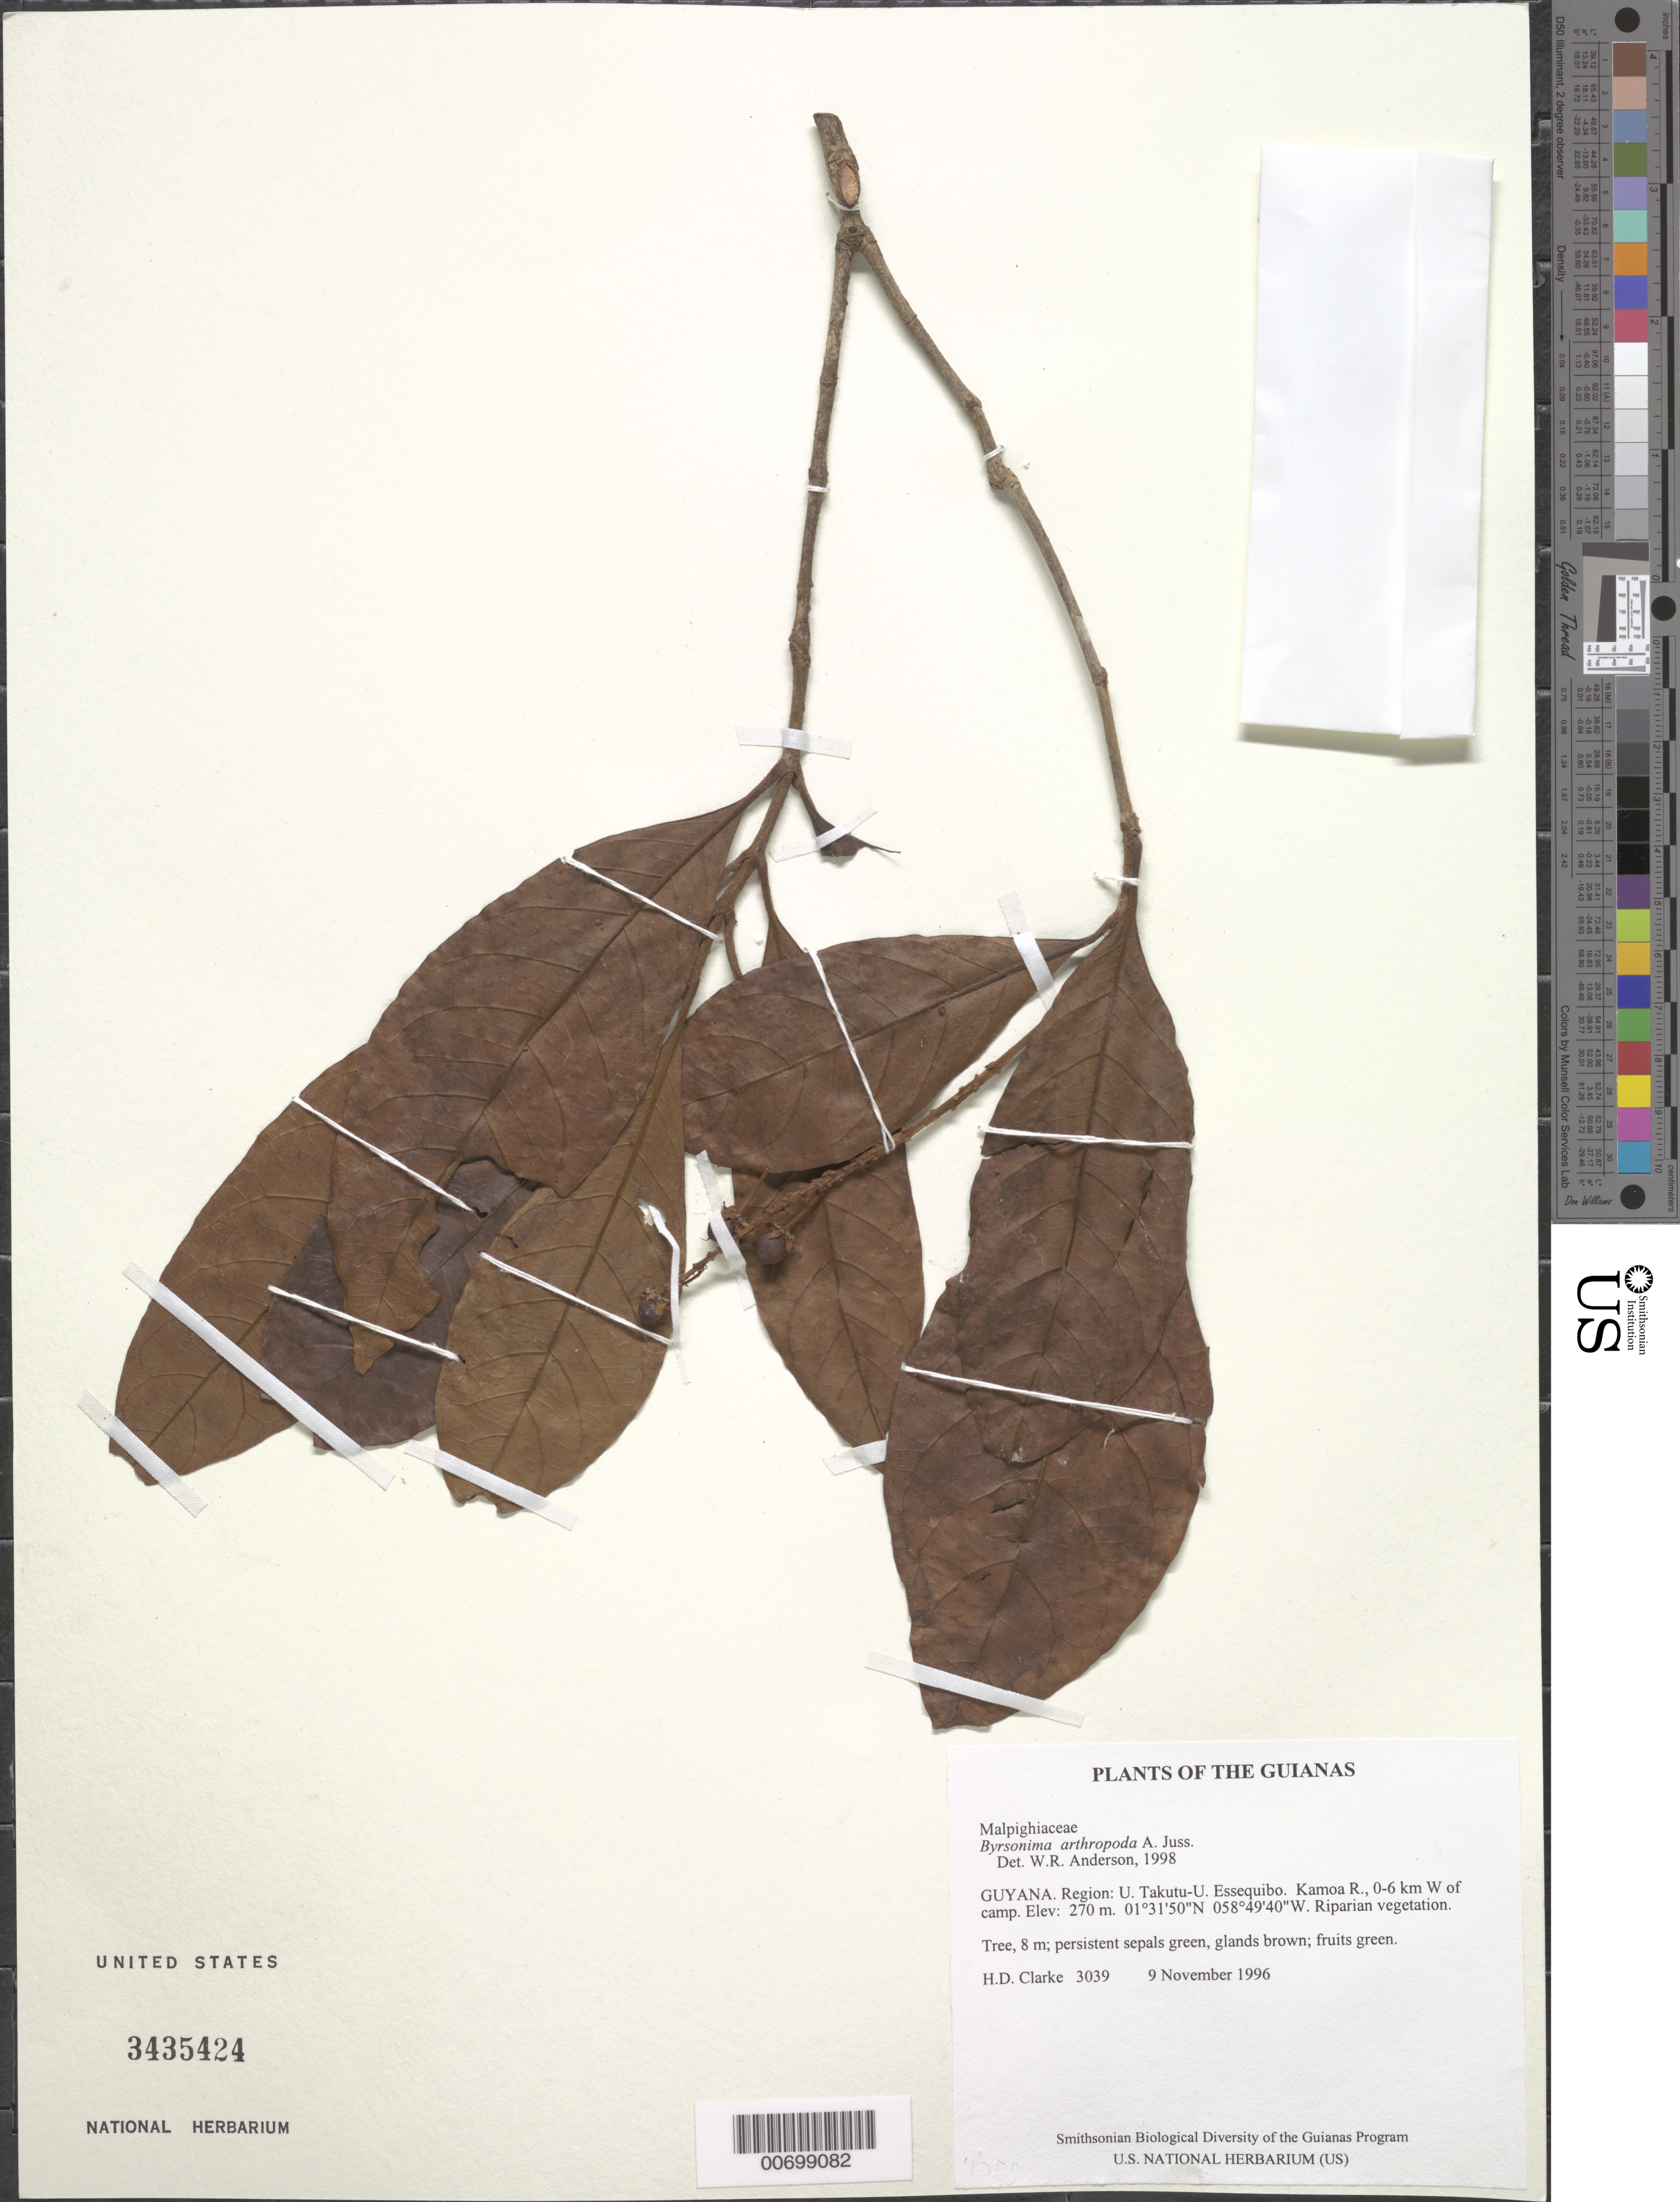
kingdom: Plantae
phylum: Tracheophyta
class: Magnoliopsida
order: Malpighiales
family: Malpighiaceae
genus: Byrsonima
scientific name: Byrsonima arthropoda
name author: A. Juss.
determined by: Anderson, W. R., (MICH), University of Michigan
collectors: H. D. Clarke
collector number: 3039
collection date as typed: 9 November 1996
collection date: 1996-11-09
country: Guyana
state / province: U. Takutu-U. Essequibo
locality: Kamoa R., 0-6 km W of camp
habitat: Riparian vegetation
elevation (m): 270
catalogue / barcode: US 3435424